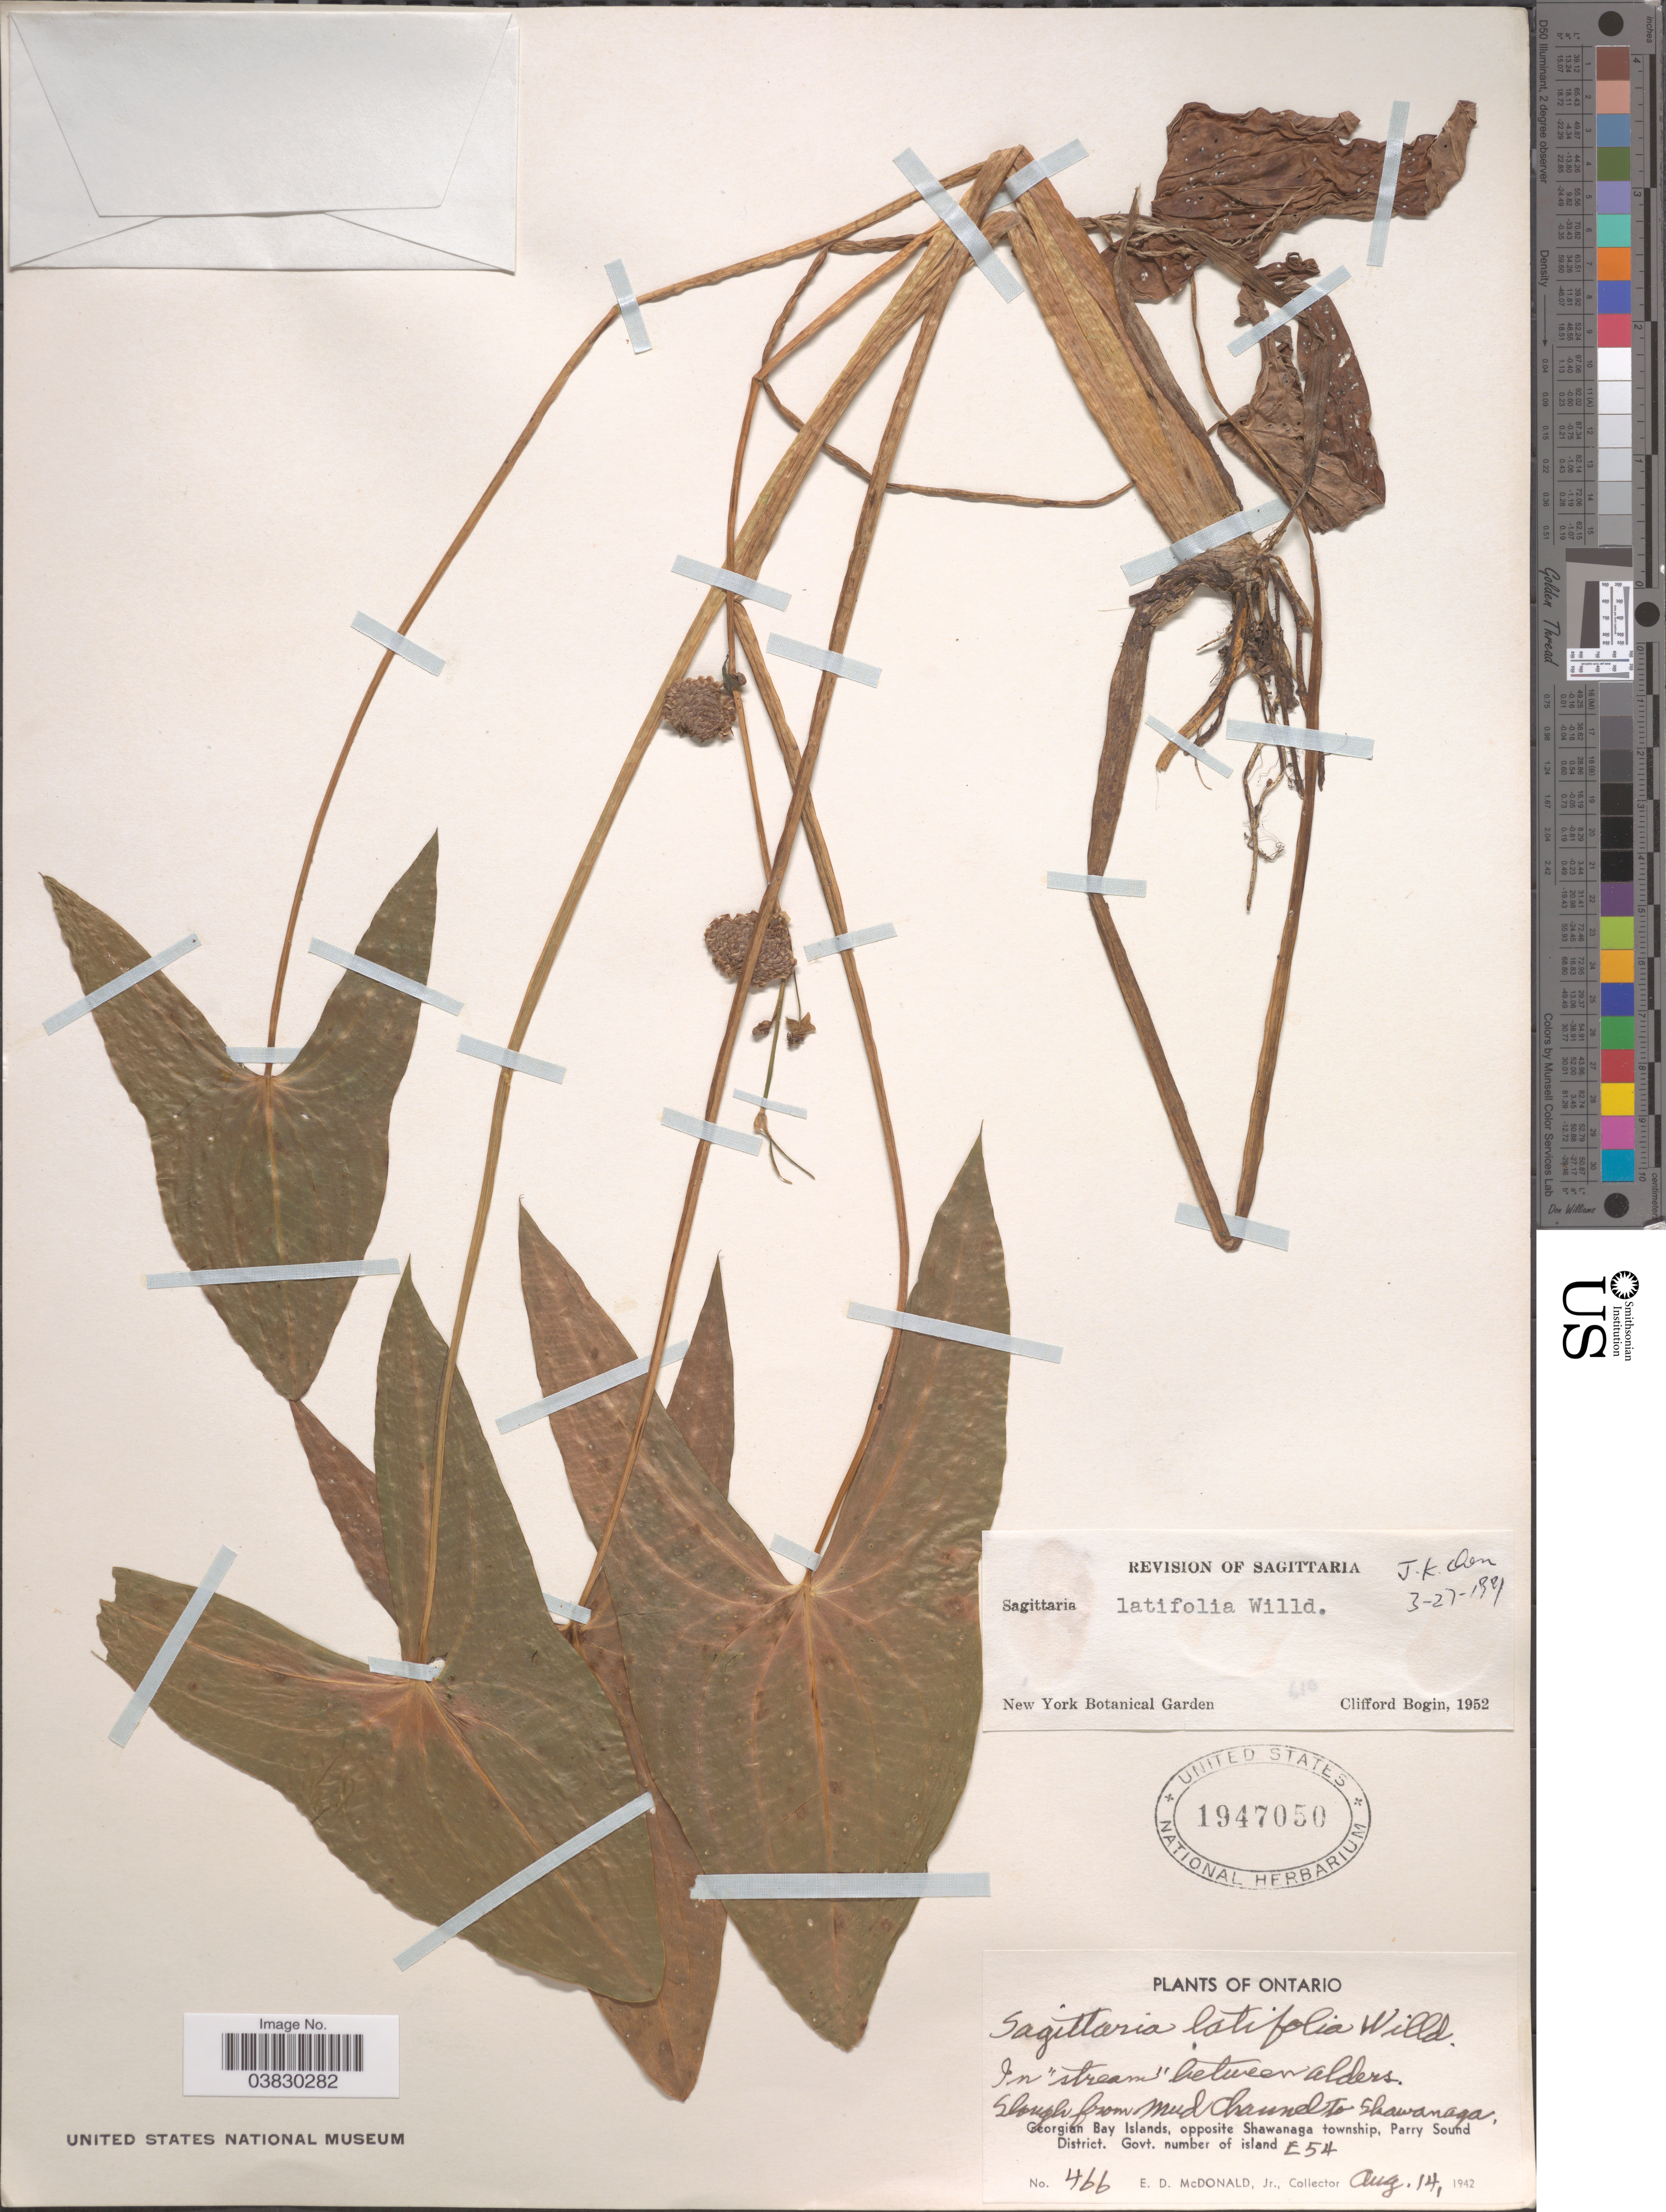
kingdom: Plantae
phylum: Tracheophyta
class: Liliopsida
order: Alismatales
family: Alismataceae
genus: Sagittaria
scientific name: Sagittaria latifolia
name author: Willd.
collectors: E. D. McDonald Jr.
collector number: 466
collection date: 1942-08-14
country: Canada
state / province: Ontario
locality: Slough from mud Channel to Shawanaga. North shore. Georgian Bay Islands, opposite Shawanaga township, Parry Sound District. Govt. number of island E54.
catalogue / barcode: US 1947050